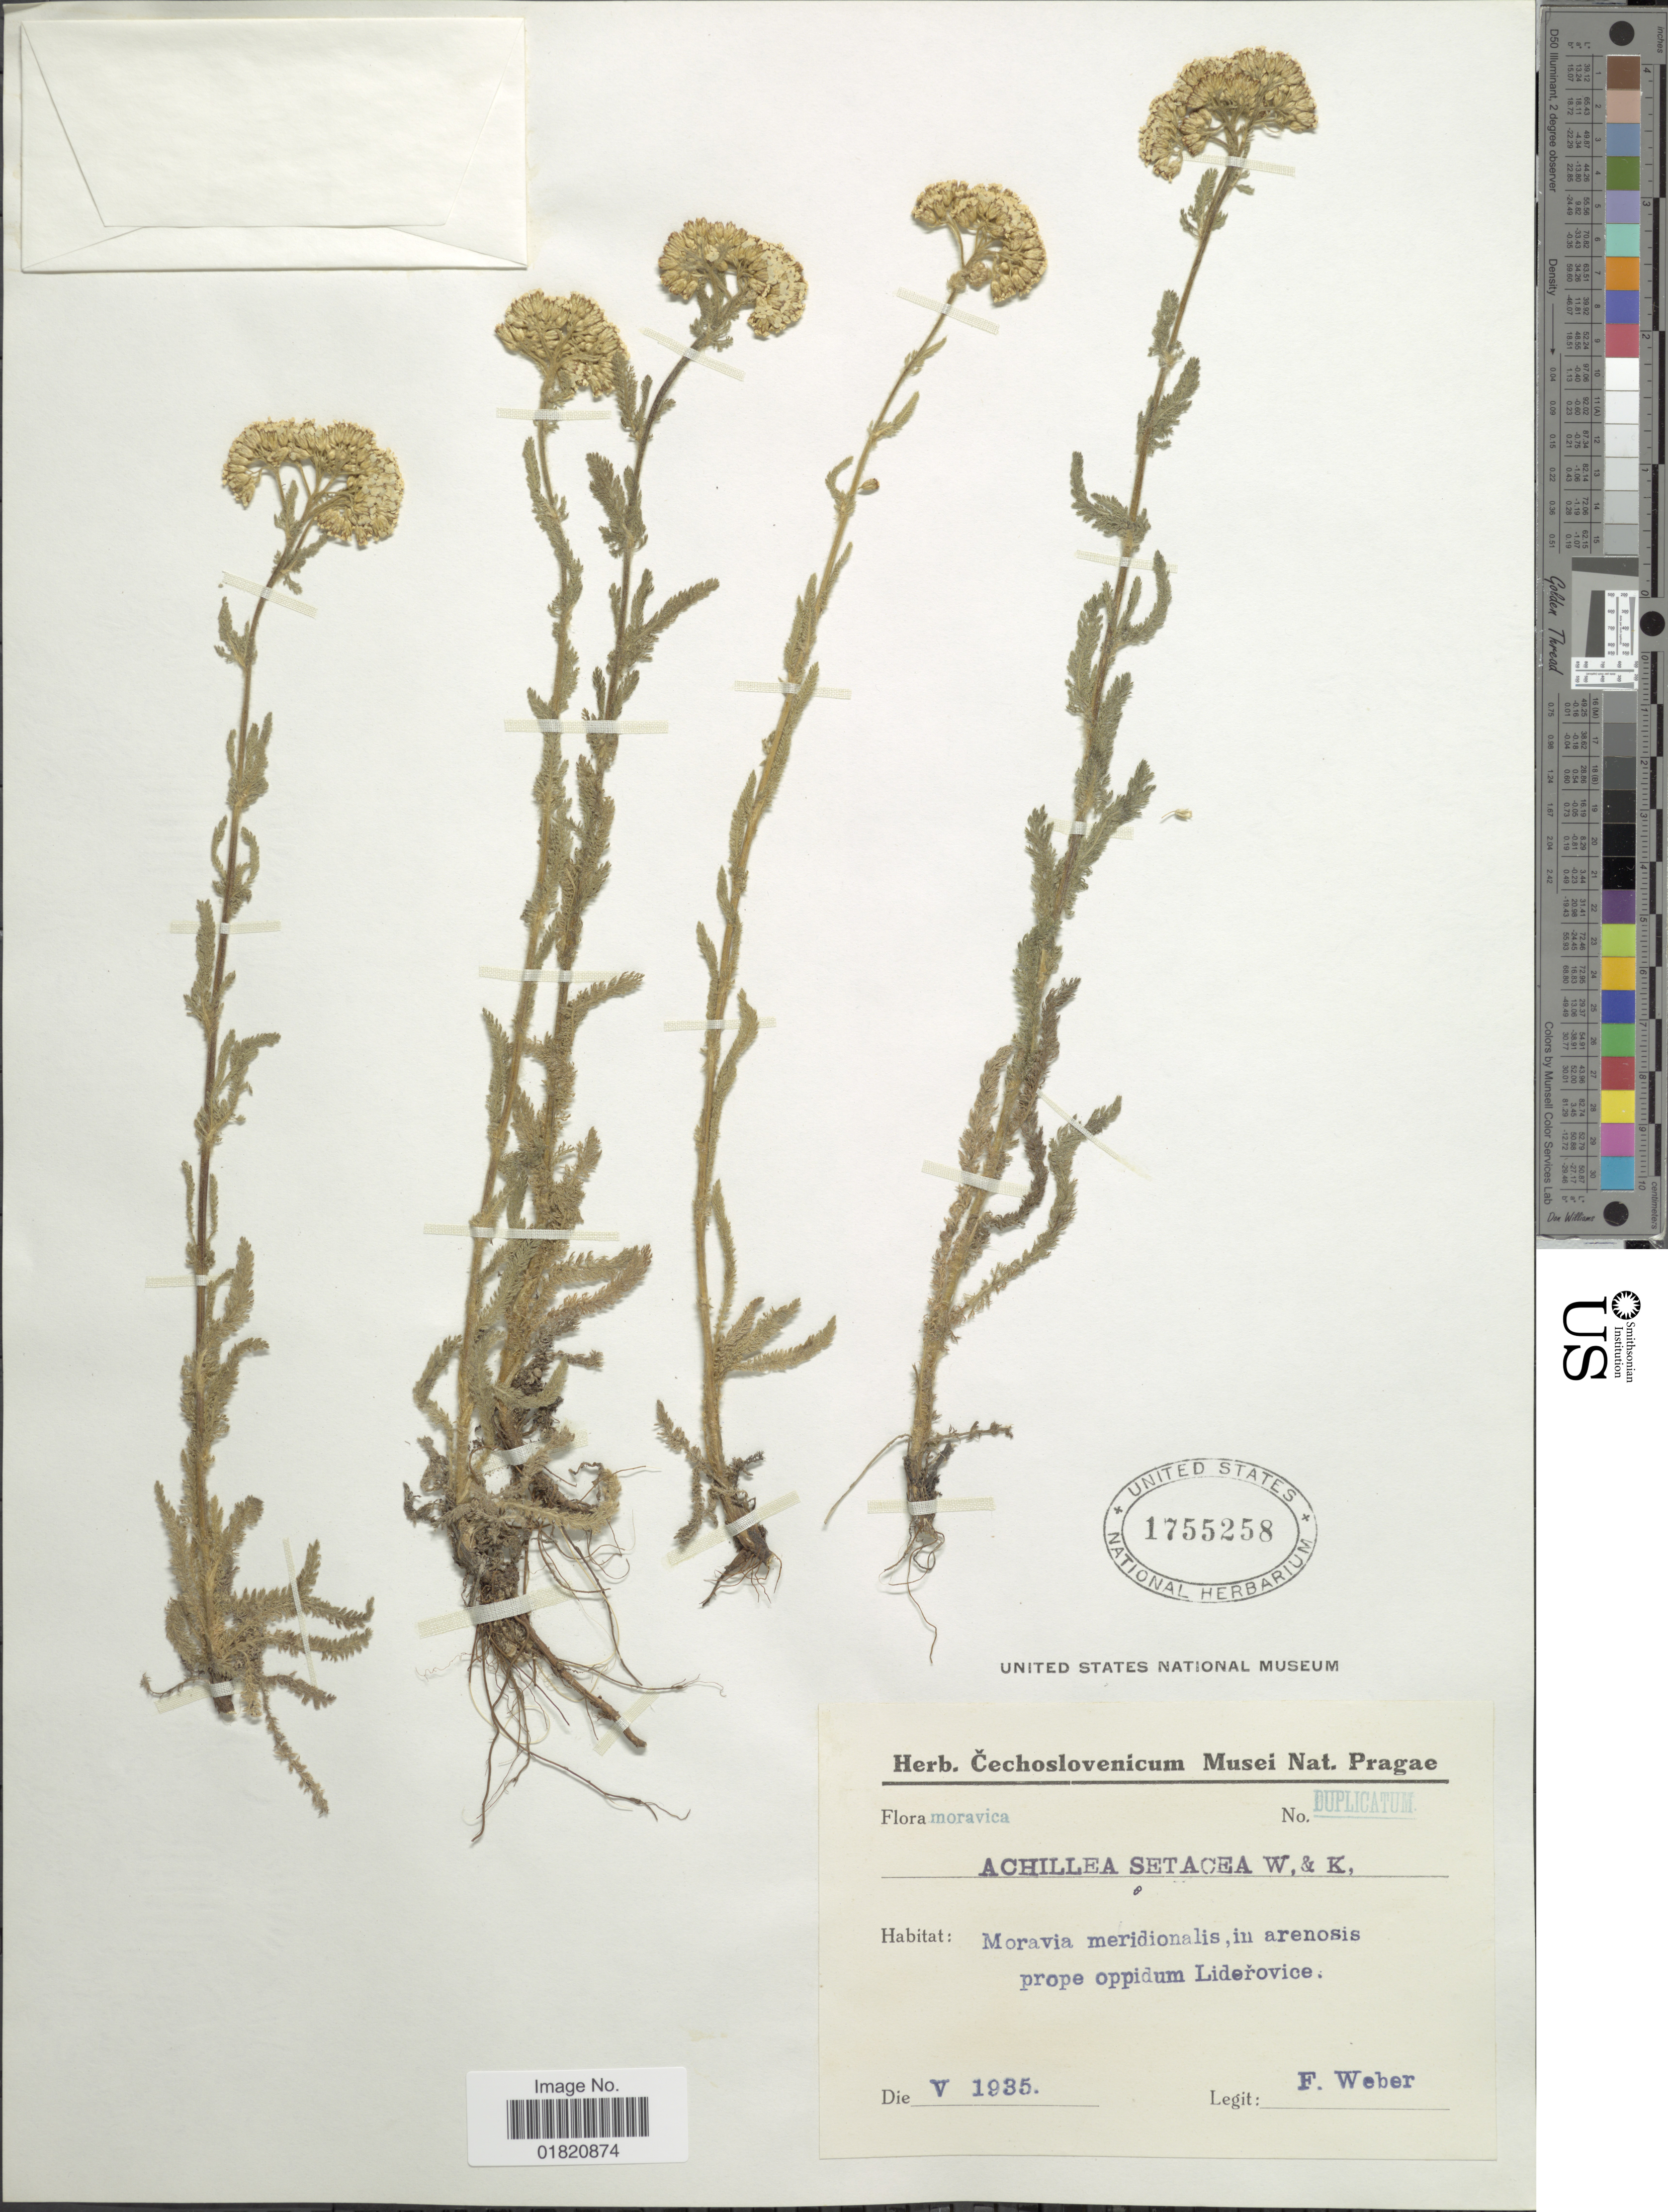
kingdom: Plantae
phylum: Tracheophyta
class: Magnoliopsida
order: Asterales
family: Asteraceae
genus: Achillea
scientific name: Achillea setacea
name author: Waldst. & Kit.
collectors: F. Weber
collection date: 1935-05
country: Czechia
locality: Moravia meridionalis, in arenosis prope oppidum Liderovice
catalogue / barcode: US 1755258